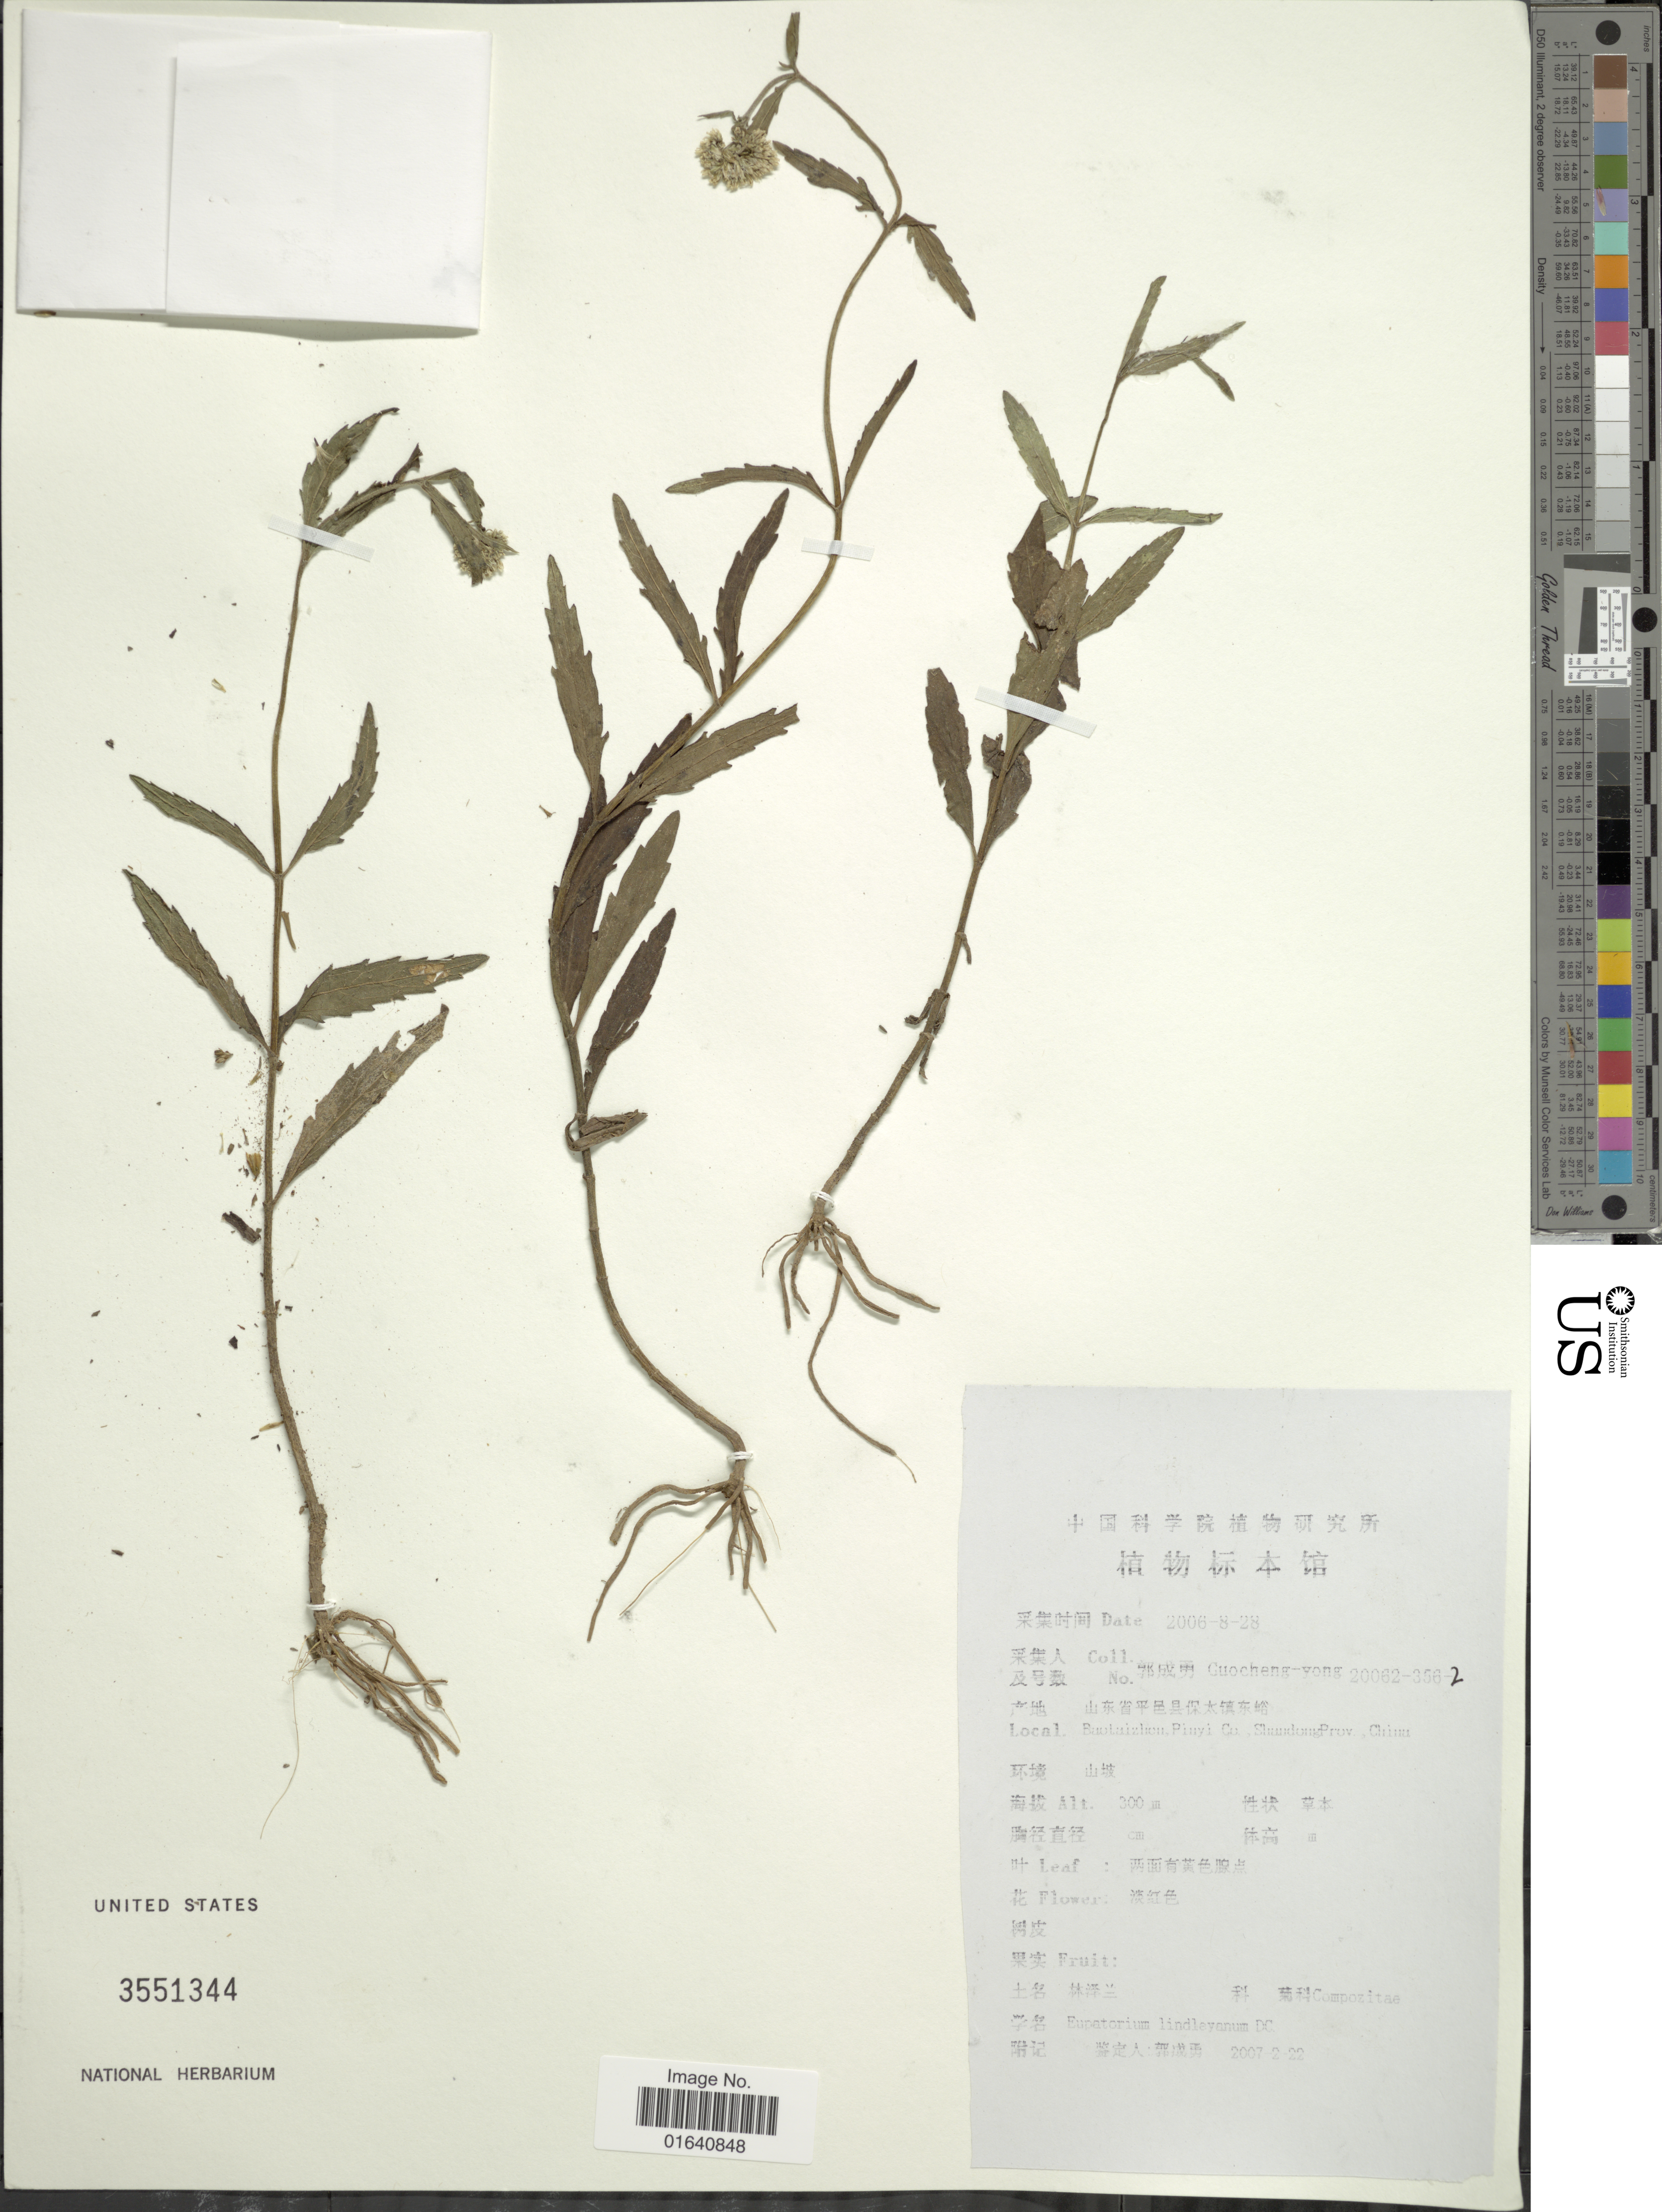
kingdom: Plantae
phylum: Tracheophyta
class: Magnoliopsida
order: Asterales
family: Asteraceae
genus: Eupatorium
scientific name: Eupatorium lindleyanum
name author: DC.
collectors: Goucheng-yong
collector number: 20062-356-2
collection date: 2006-08-28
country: China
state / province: Shandong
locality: Baolaizhon, Pimyi Co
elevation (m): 300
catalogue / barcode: US 3551344